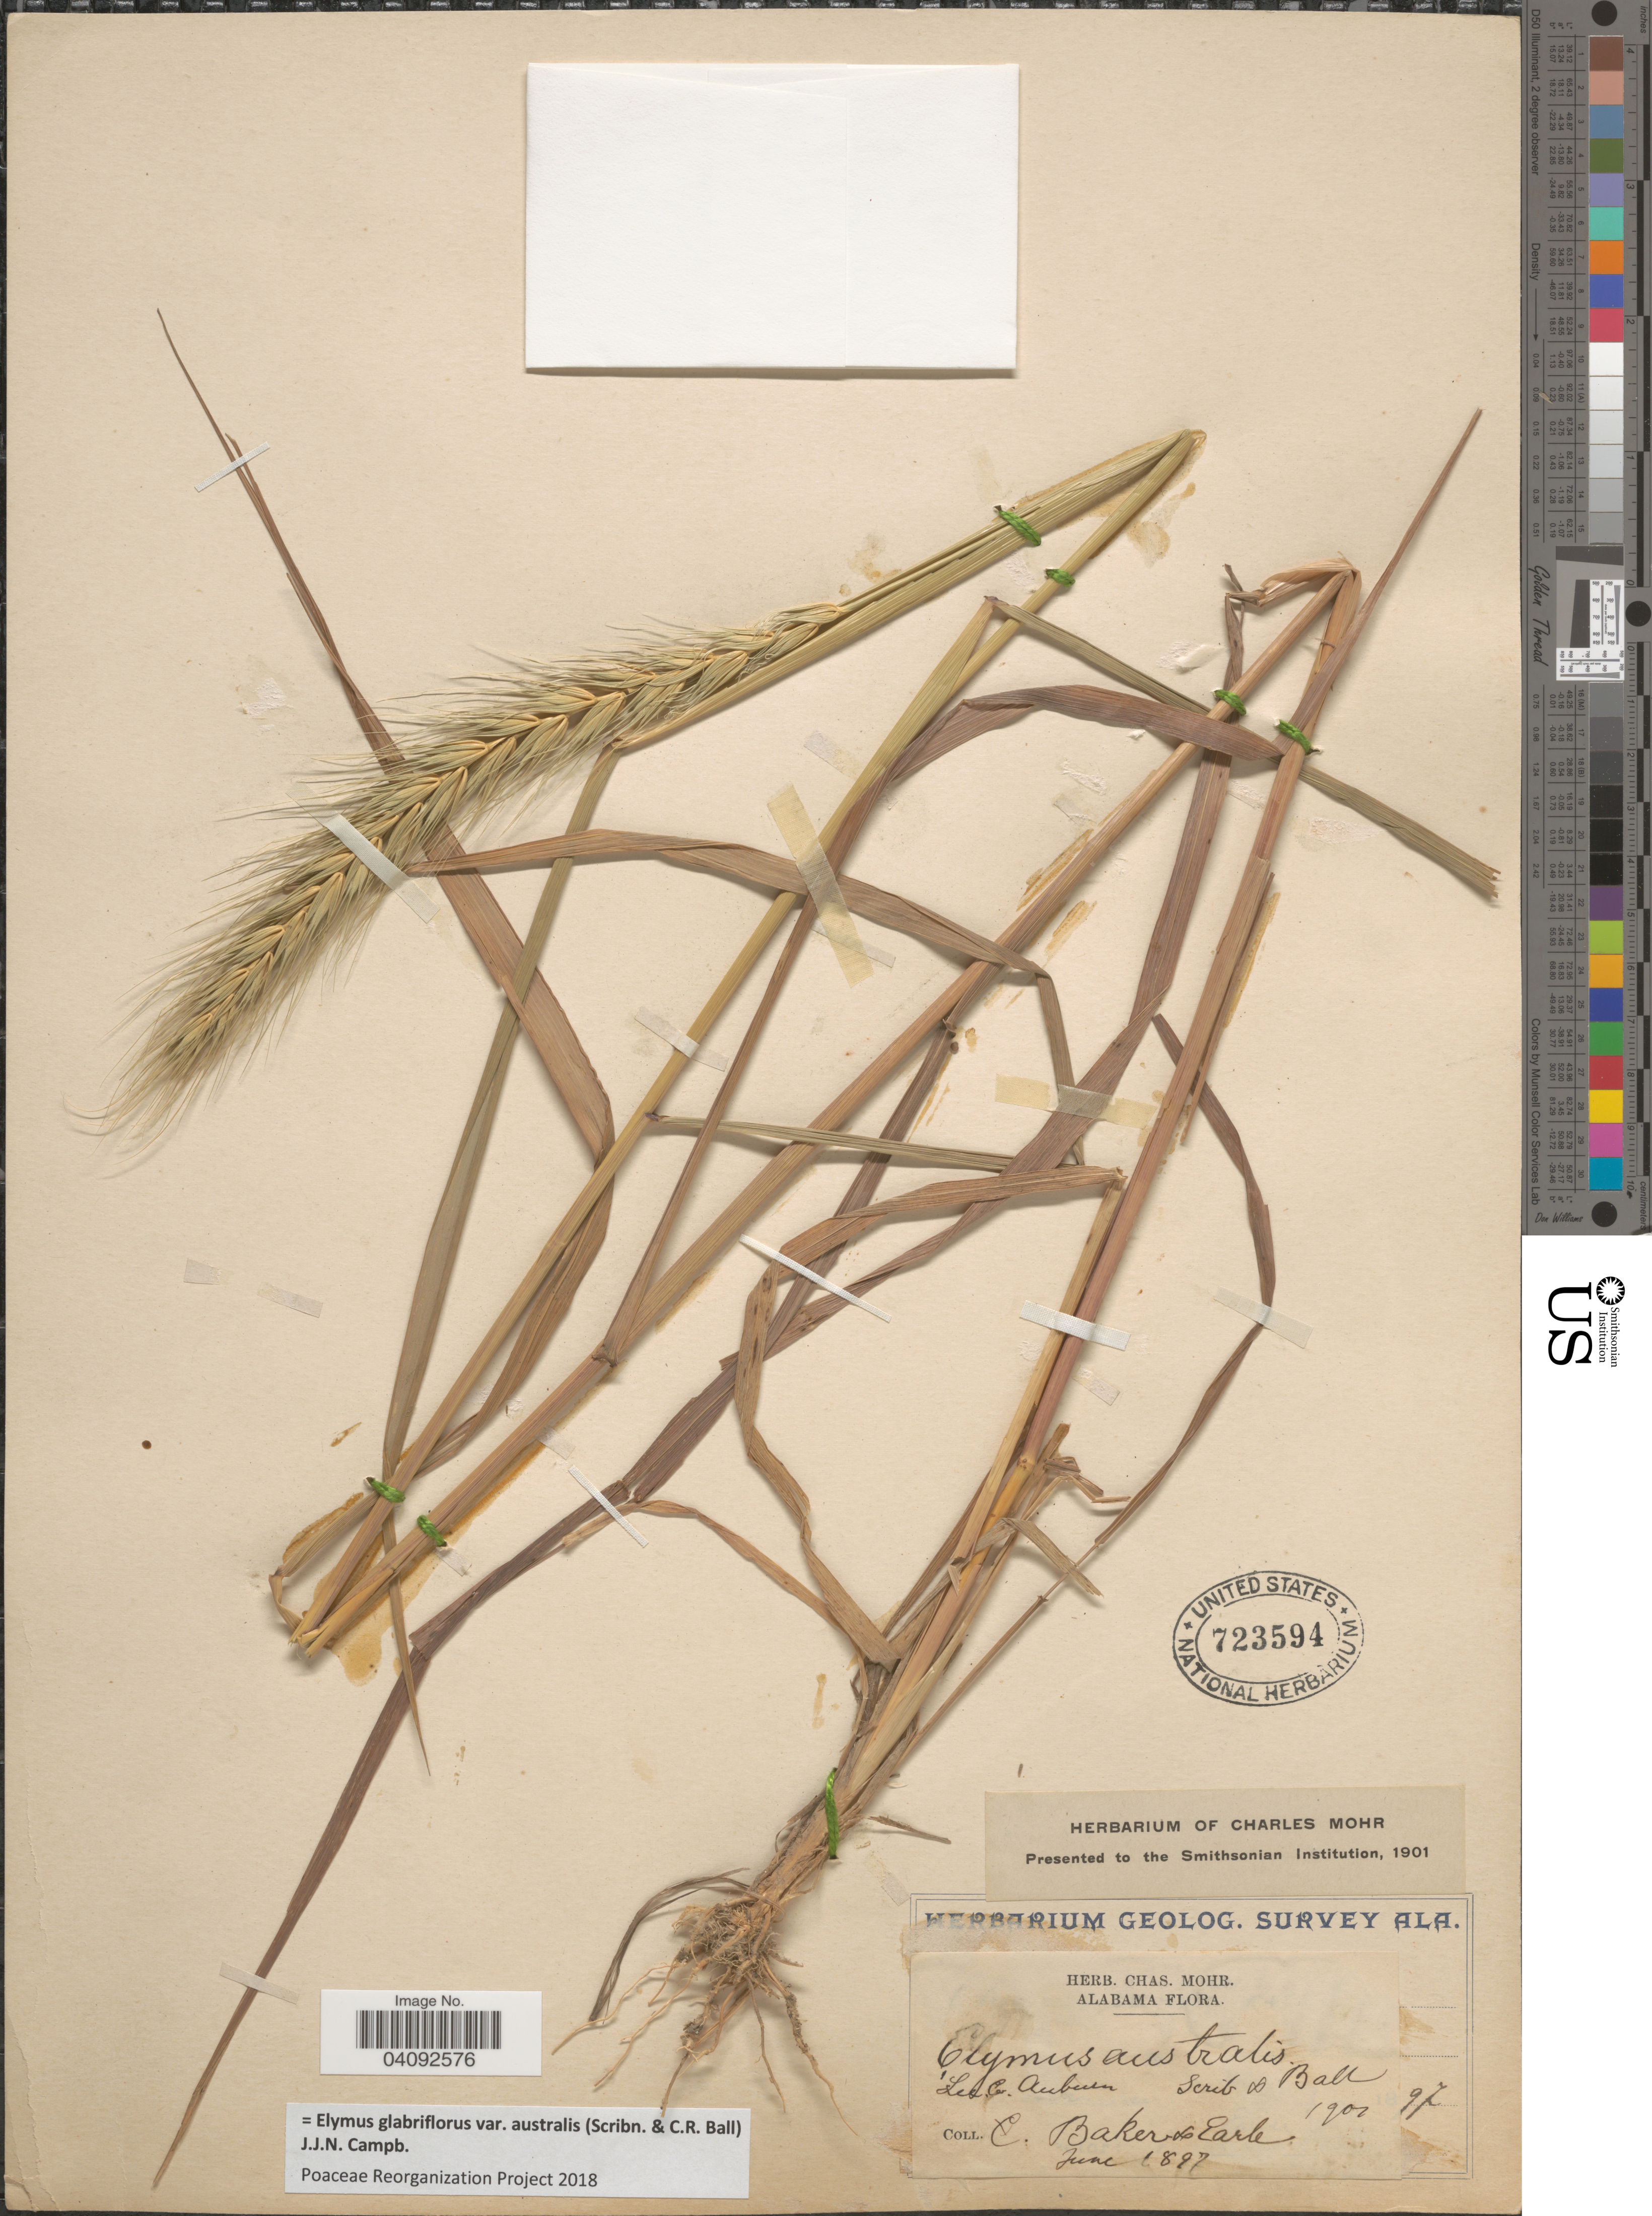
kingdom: Plantae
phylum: Tracheophyta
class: Liliopsida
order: Poales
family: Poaceae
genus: Elymus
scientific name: Elymus glabriflorus var. australis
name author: (Scribn. & C.R. Ball) J.J.N. Campb.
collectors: C. Baker & -. Earle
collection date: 1897-06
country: United States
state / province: Alabama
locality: Herbarium Geolog. Survey Ala. Lee Co. Auburn.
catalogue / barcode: US 723594